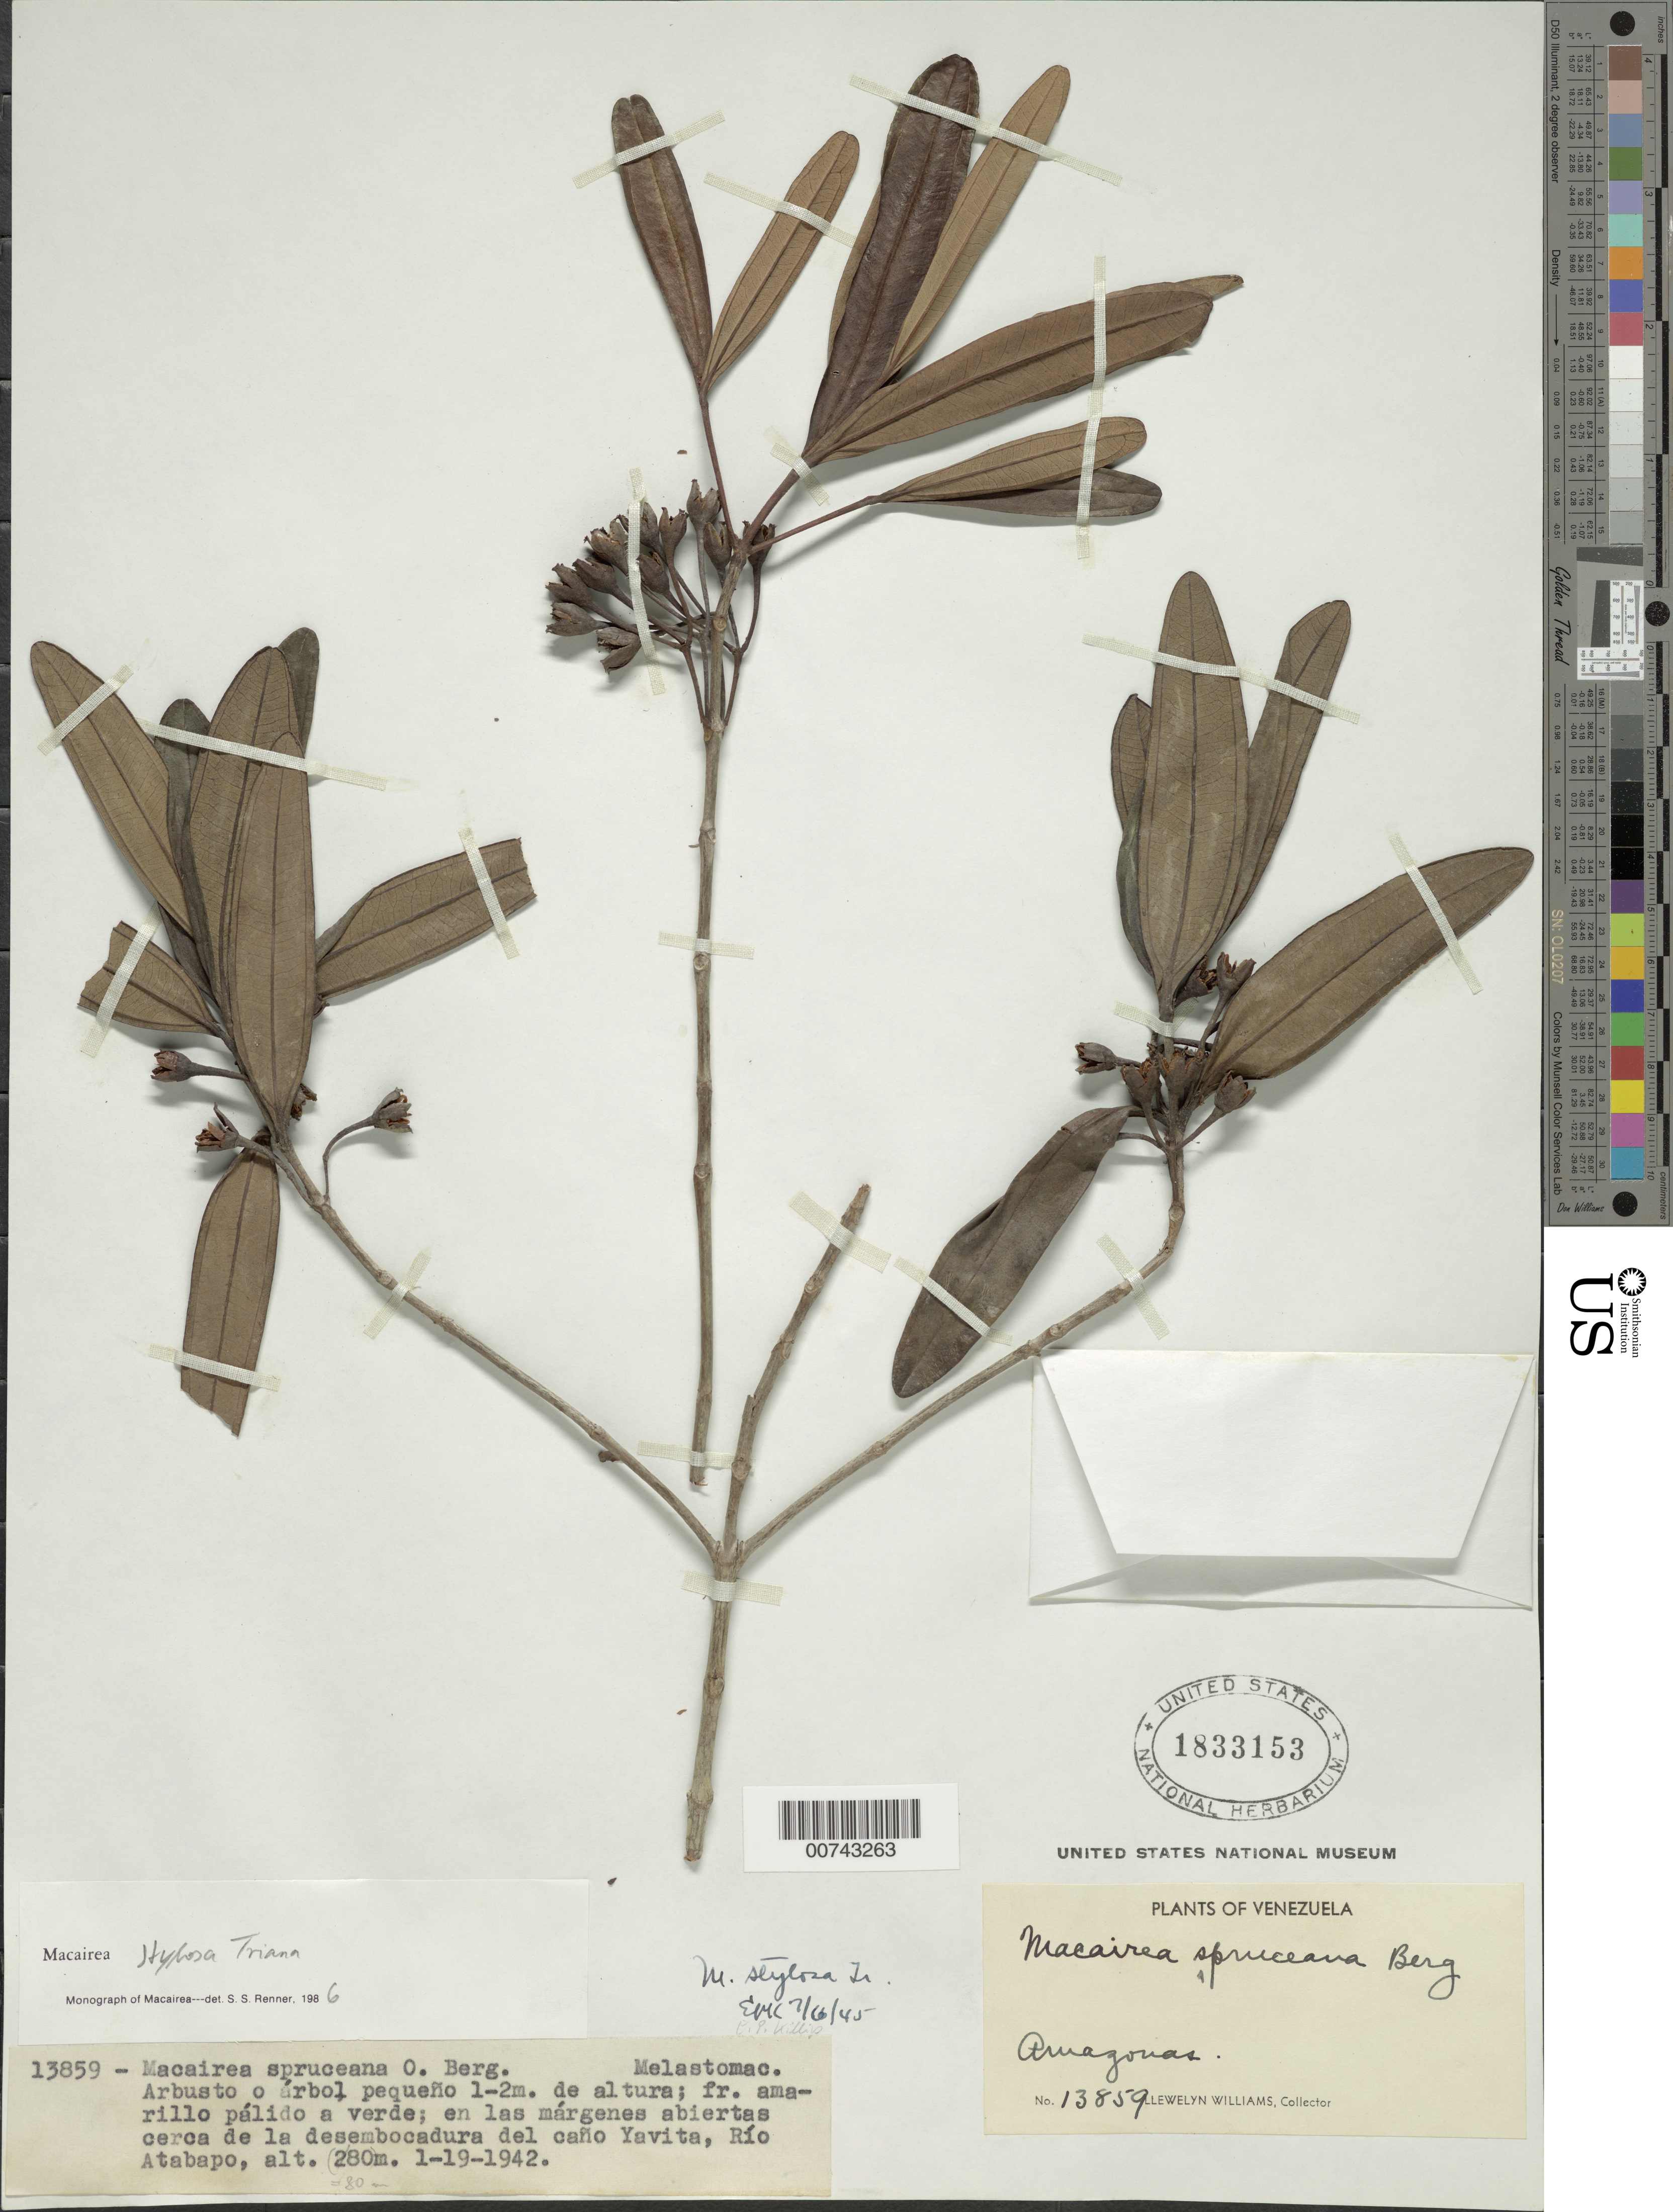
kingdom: Plantae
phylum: Tracheophyta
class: Magnoliopsida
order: Myrtales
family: Melastomataceae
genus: Macairea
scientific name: Macairea stylosa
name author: Triana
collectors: Ll. Williams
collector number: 13859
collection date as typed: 19-Jan-42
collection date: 1942-01-19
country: Venezuela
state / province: Amazonas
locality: Río Atabapo, Caño Yavita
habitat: Margenes abiertas cerca de la desembocadura del cano Yavita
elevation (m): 280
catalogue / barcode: US 1833153